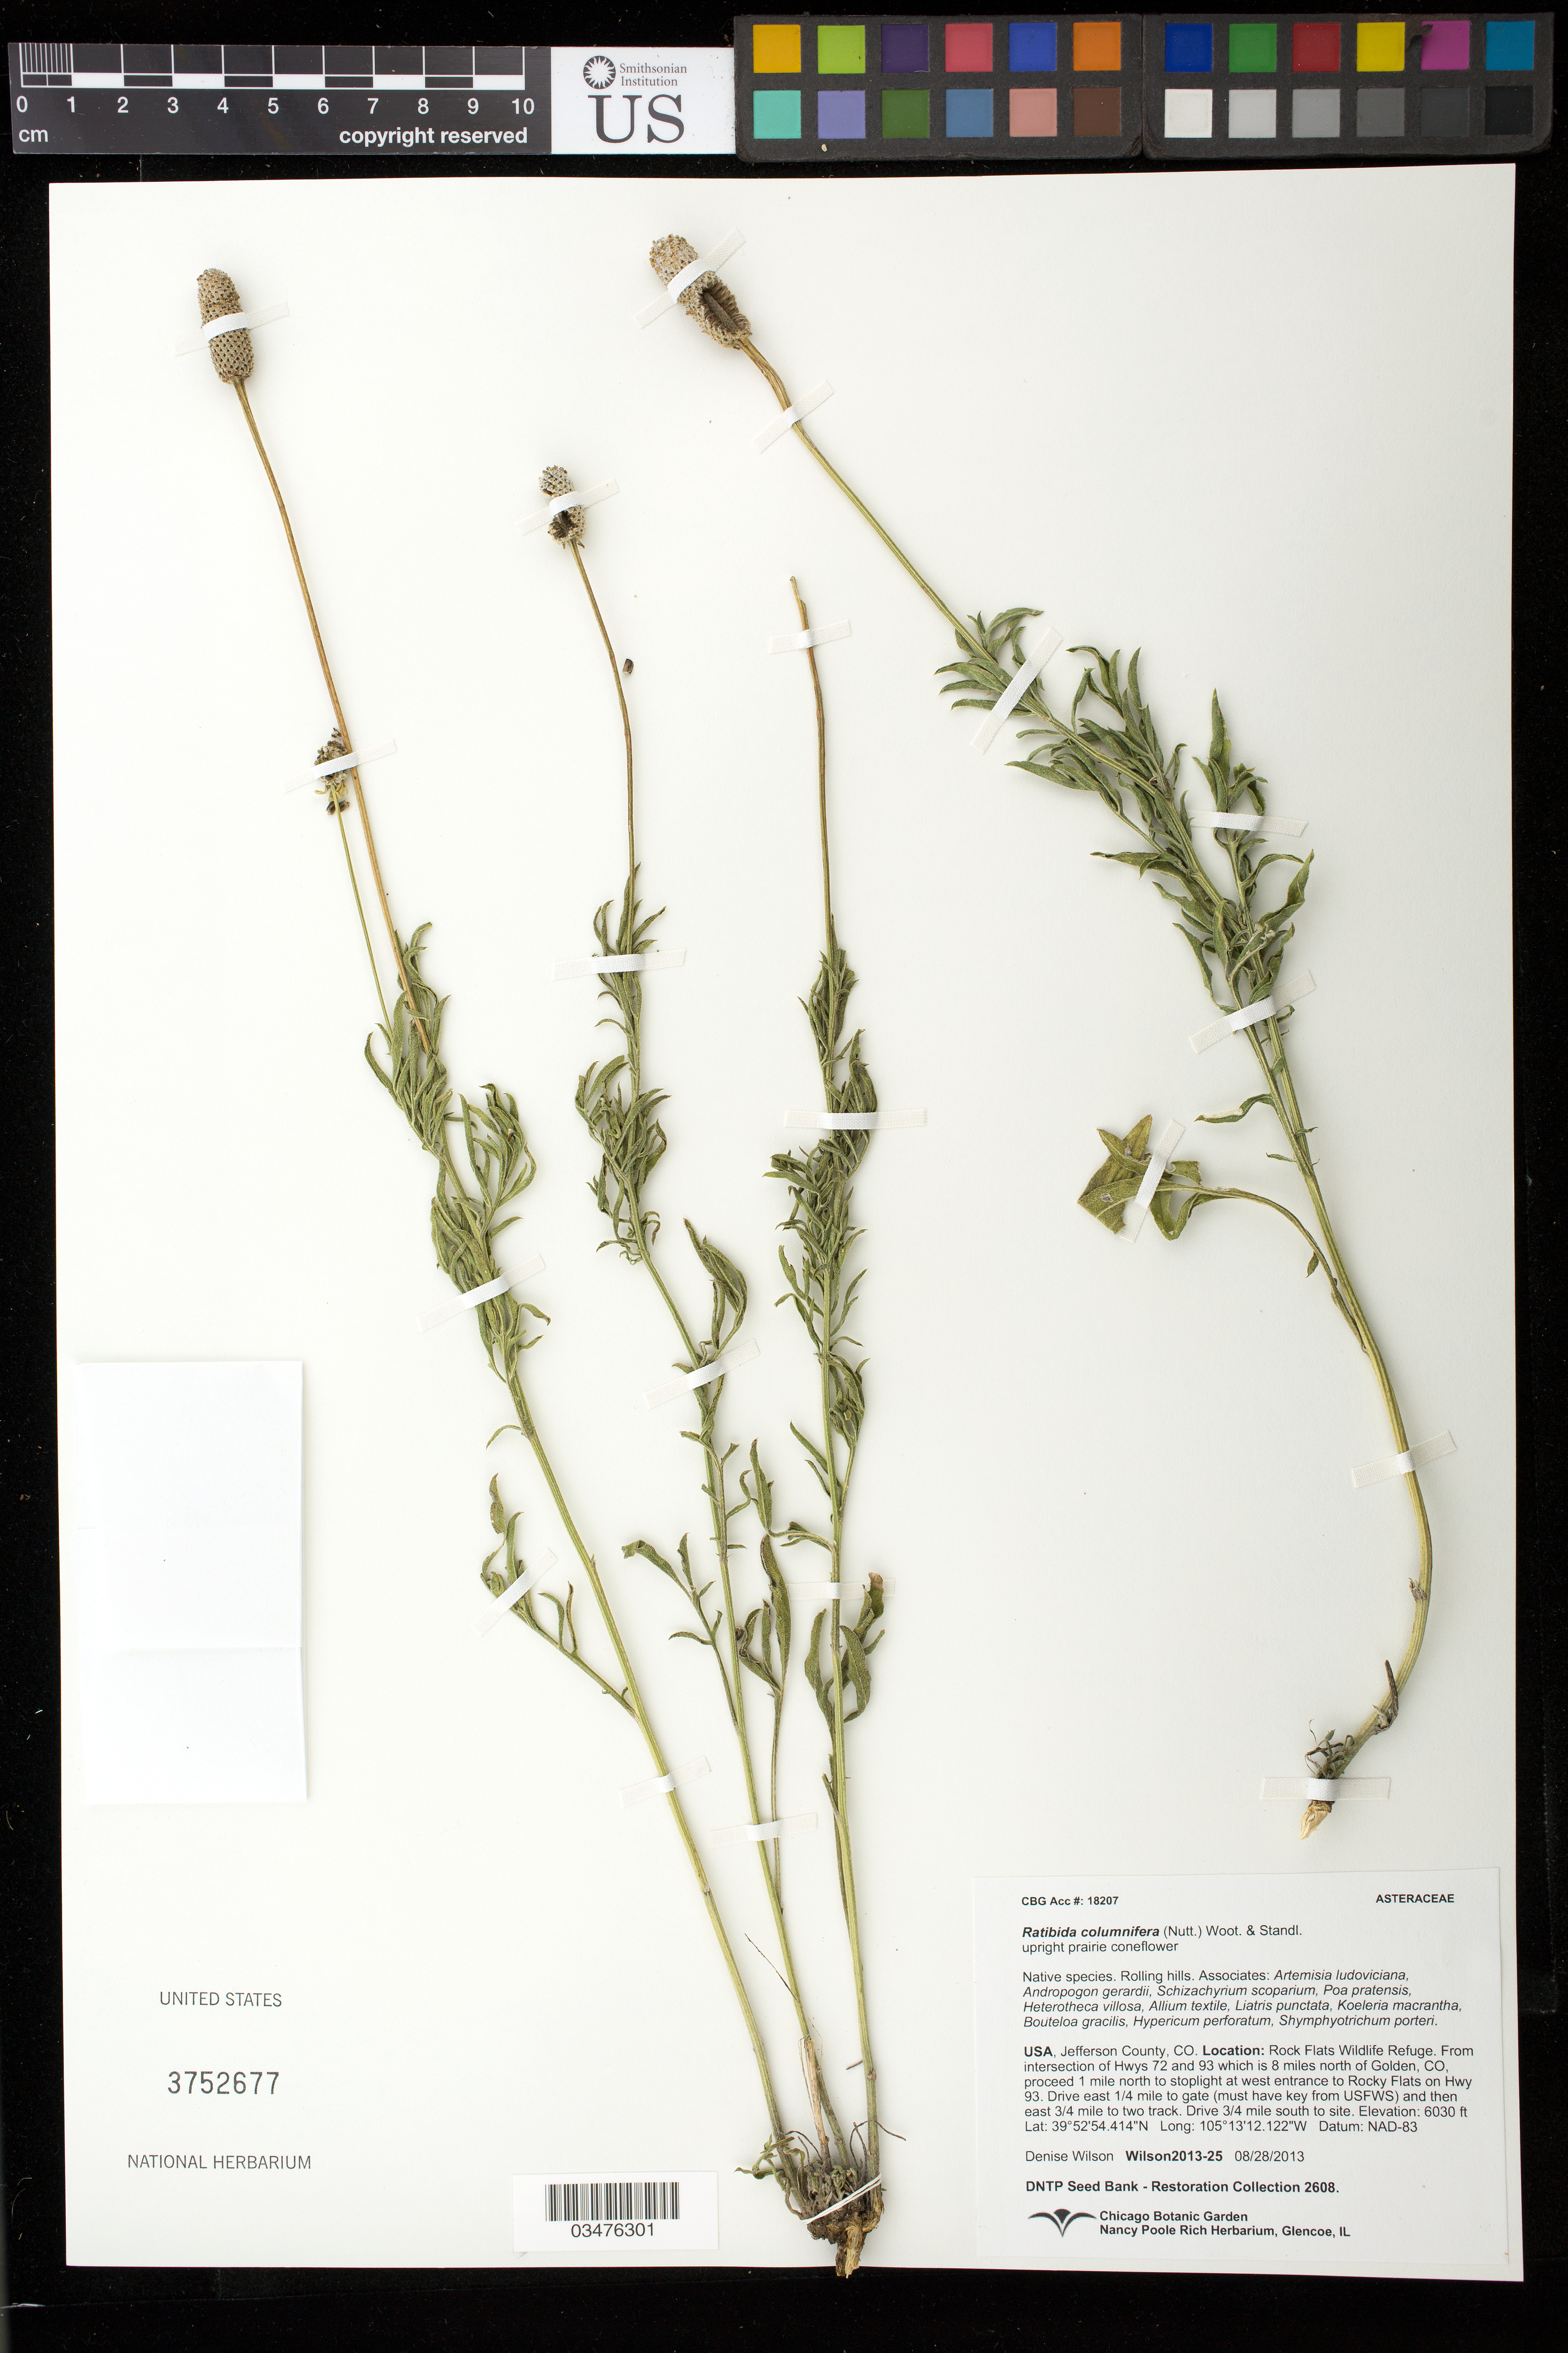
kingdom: Plantae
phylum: Tracheophyta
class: Magnoliopsida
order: Asterales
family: Asteraceae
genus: Ratibida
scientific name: Ratibida columnifera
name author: (Nutt.) Wooton & Standl.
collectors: D. Wilson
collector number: Wilson2013-25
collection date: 2013-08-28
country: United States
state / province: Colorado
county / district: Jefferson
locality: Rocky Flats Wildlife Refuge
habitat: Rolling hills. With Andropogon gerardii, Allium textile, Bouteloa gracilis, ect.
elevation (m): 1838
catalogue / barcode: US 3752677